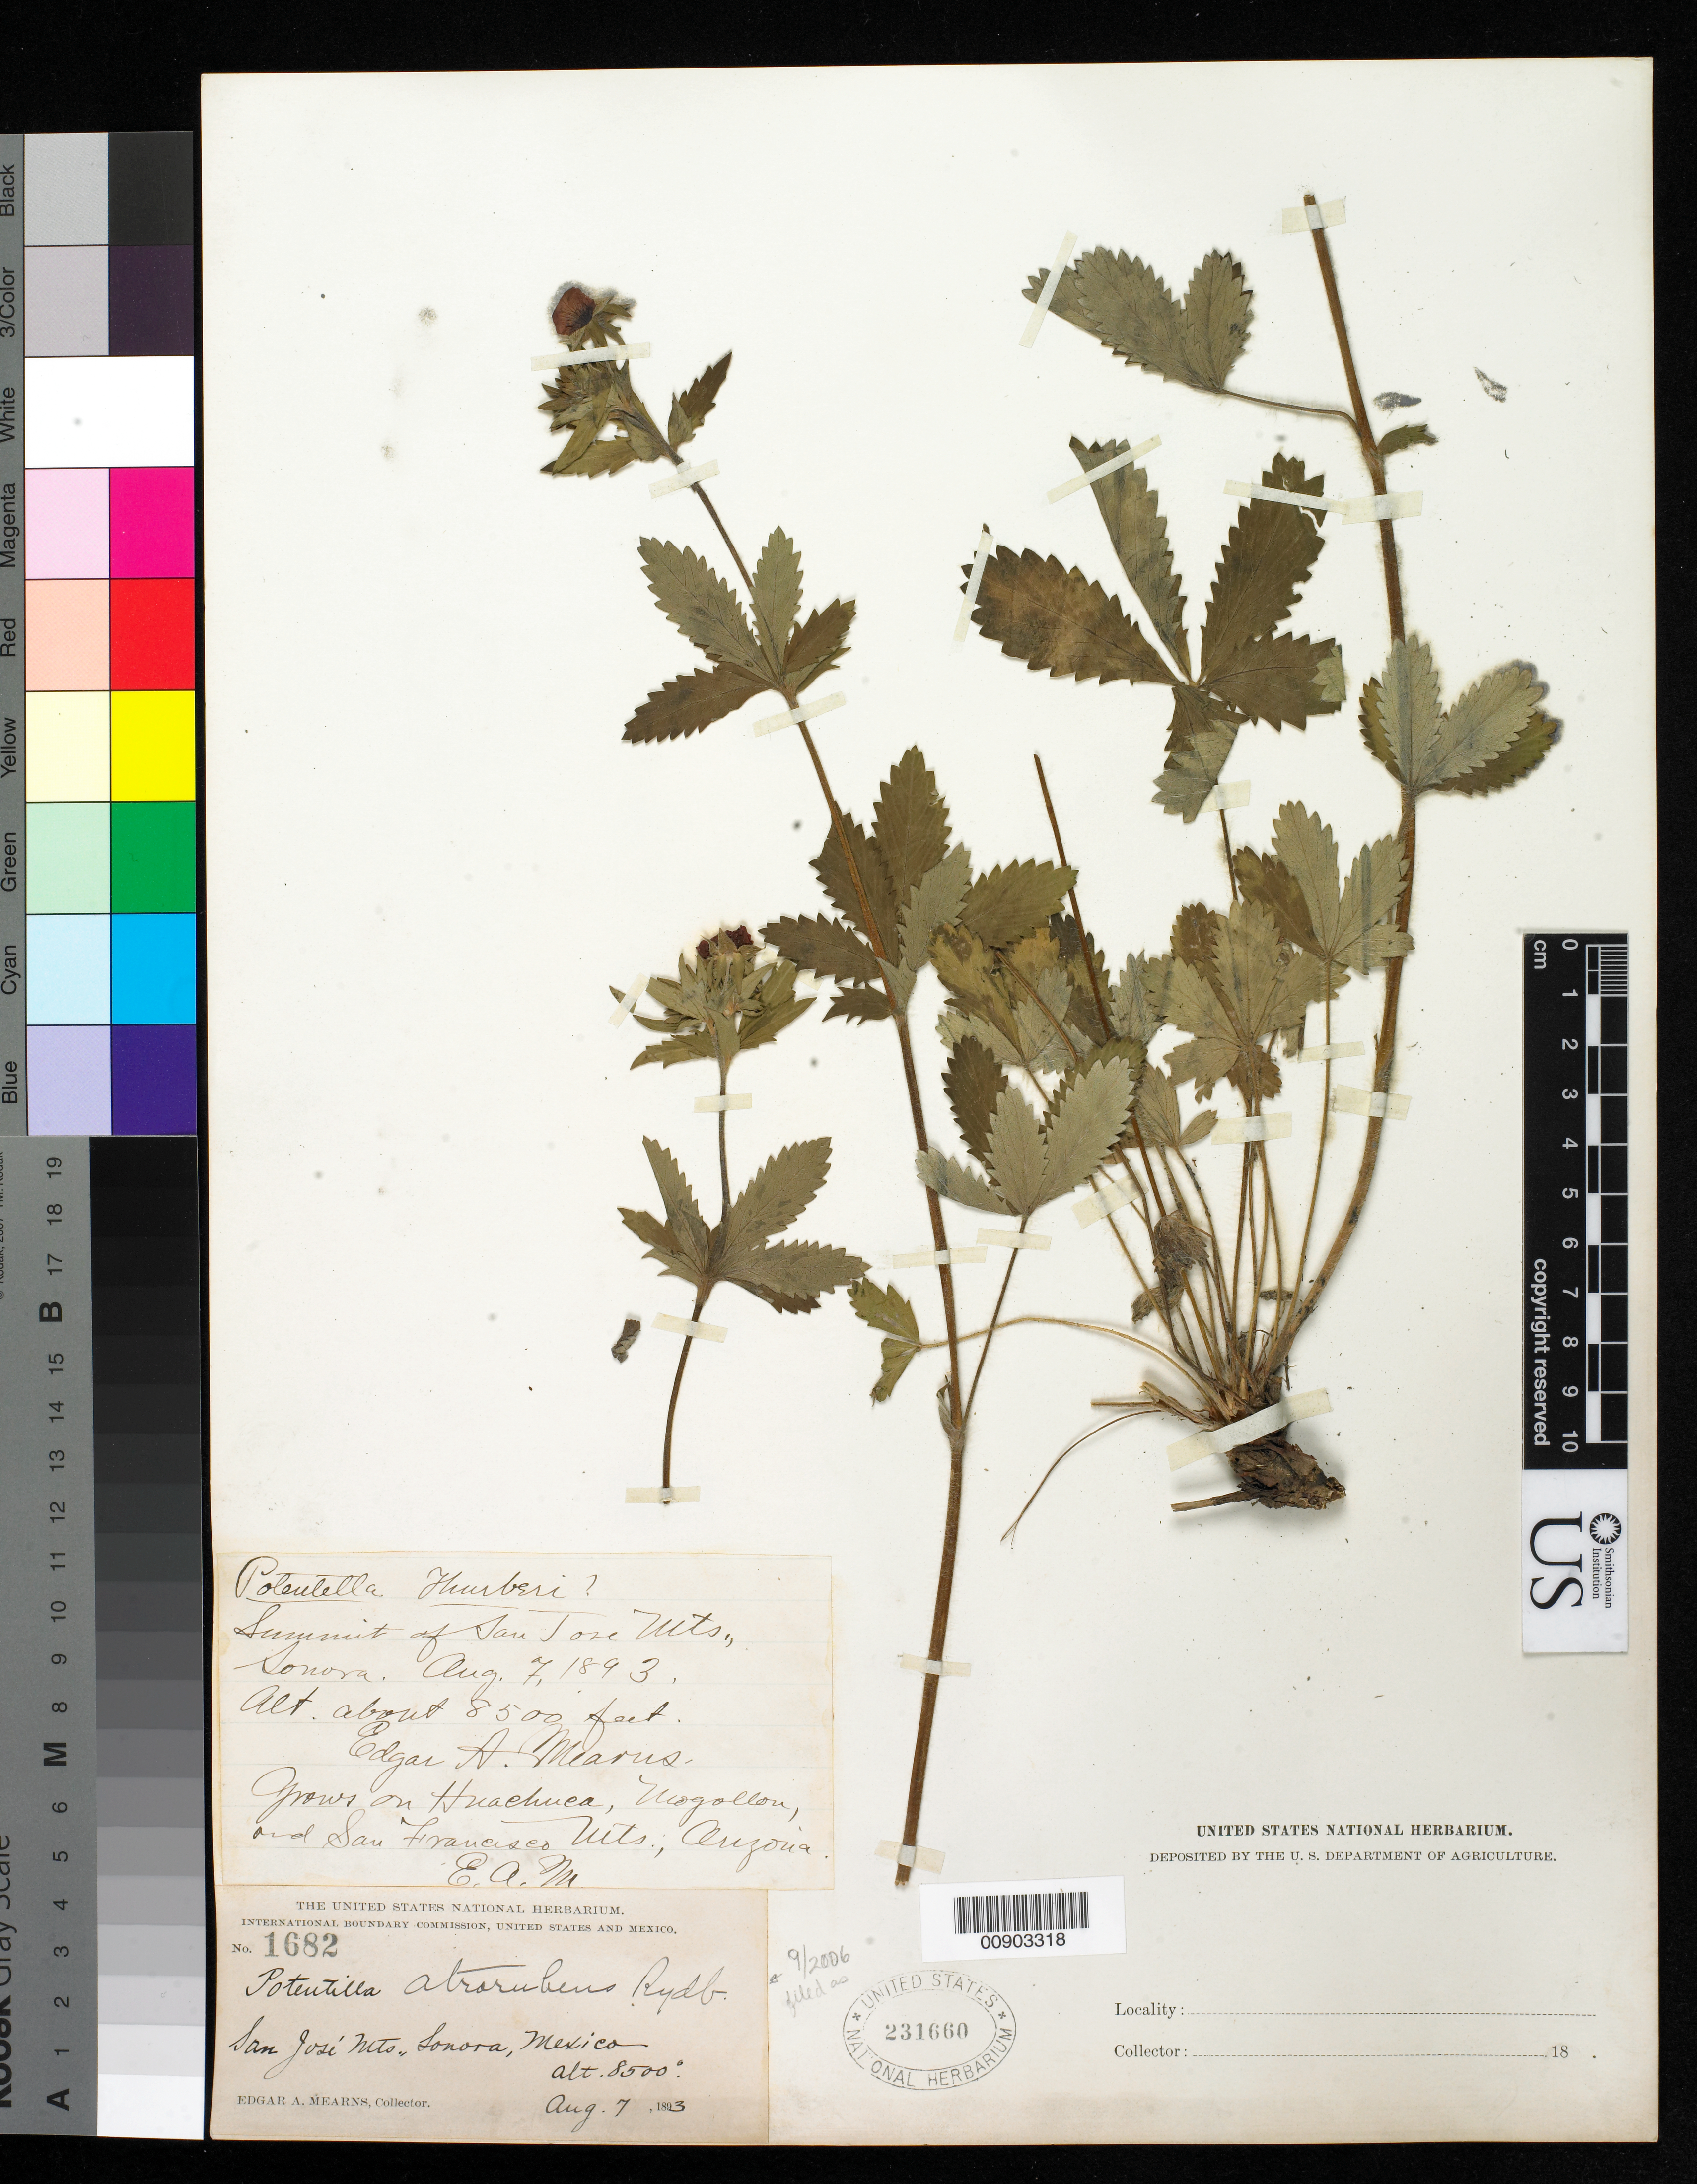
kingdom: Plantae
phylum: Tracheophyta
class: Magnoliopsida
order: Rosales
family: Rosaceae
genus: Potentilla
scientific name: Potentilla atrorubens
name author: Rydb.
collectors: E. A. Mearns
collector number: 1682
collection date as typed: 07 Aug 1893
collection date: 1893-08-07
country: Mexico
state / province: Sonora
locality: Summit of San José Mts., Sonora.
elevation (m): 2591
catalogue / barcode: US 231660